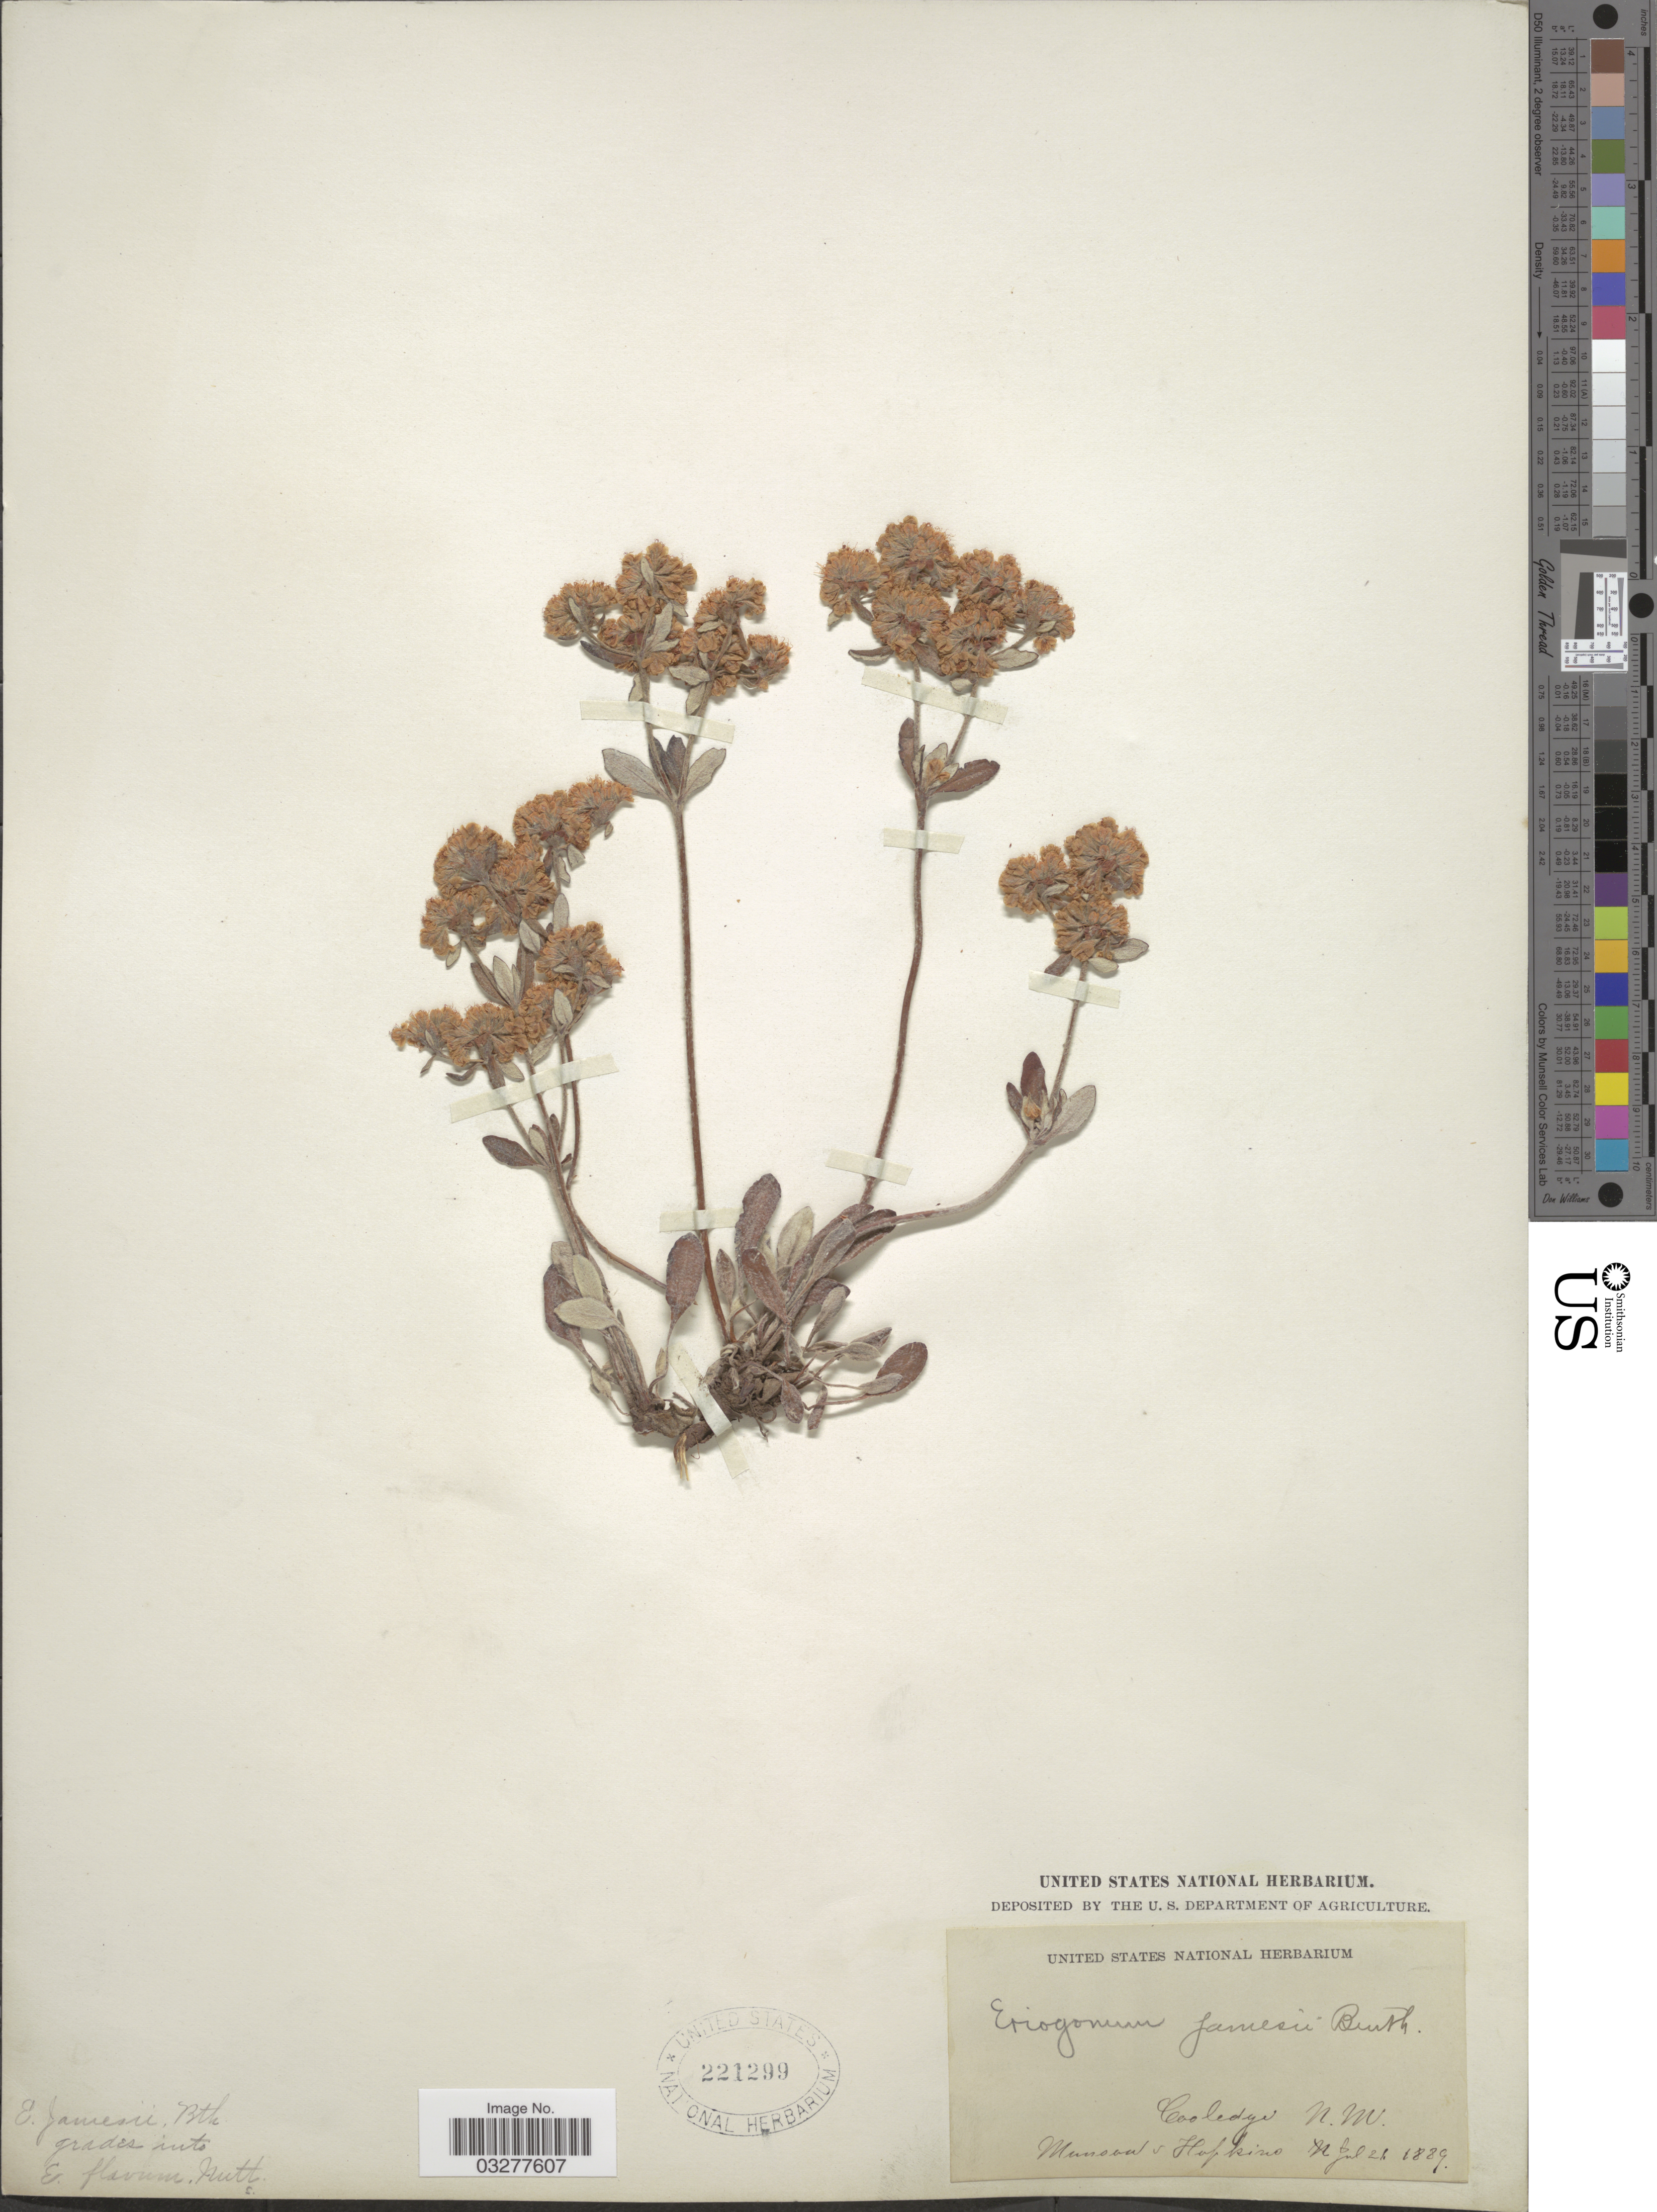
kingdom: Plantae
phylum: Tracheophyta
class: Magnoliopsida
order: Caryophyllales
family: Polygonaceae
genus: Eriogonum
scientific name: Eriogonum jamesii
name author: Benth.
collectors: -. Munson & -. Hopkins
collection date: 1889-07-24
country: United States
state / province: New Mexico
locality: Coolidge.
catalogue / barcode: US 221299